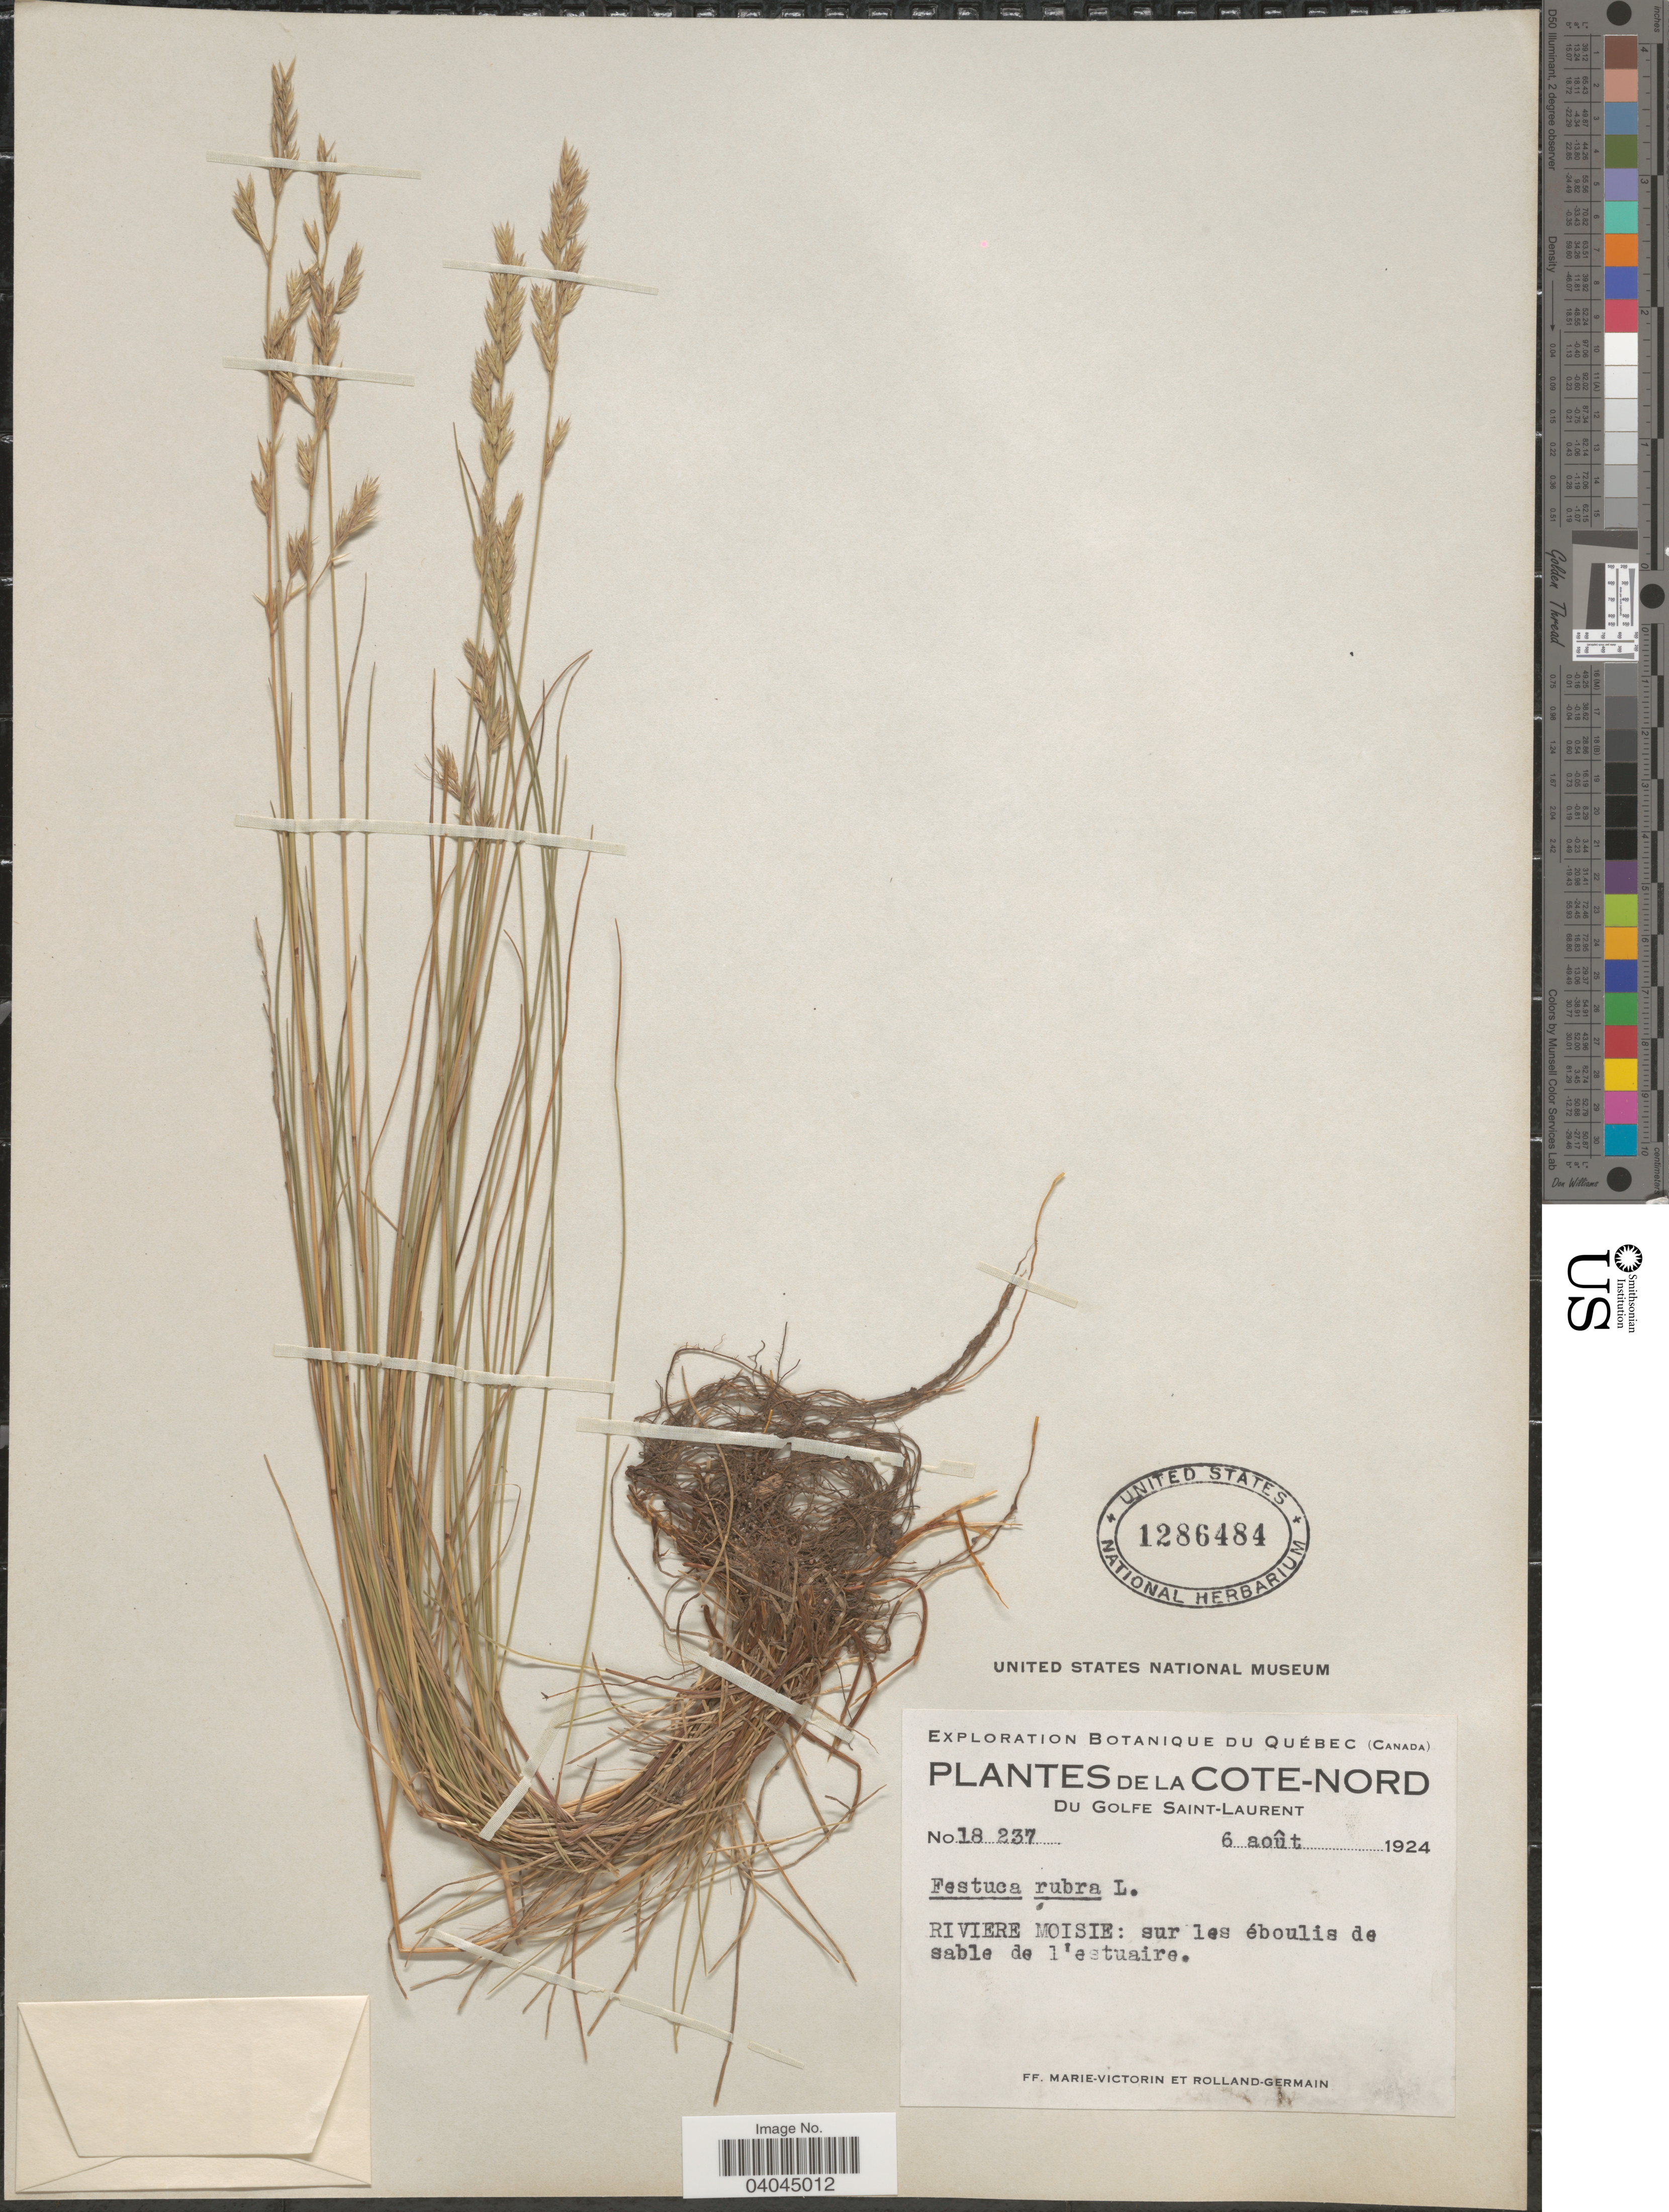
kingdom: Plantae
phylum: Tracheophyta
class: Liliopsida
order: Poales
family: Poaceae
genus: Festuca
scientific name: Festuca rubra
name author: L.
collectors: F. Marie-Victorin & Rolland-Germain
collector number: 18237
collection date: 1924-08-06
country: Canada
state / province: Quebec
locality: Cote-Nord. Du Golfe Saint-Laurent. Riviere Moisie: sur les éboulis de sable de l'estuaire.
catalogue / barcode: US 1286484